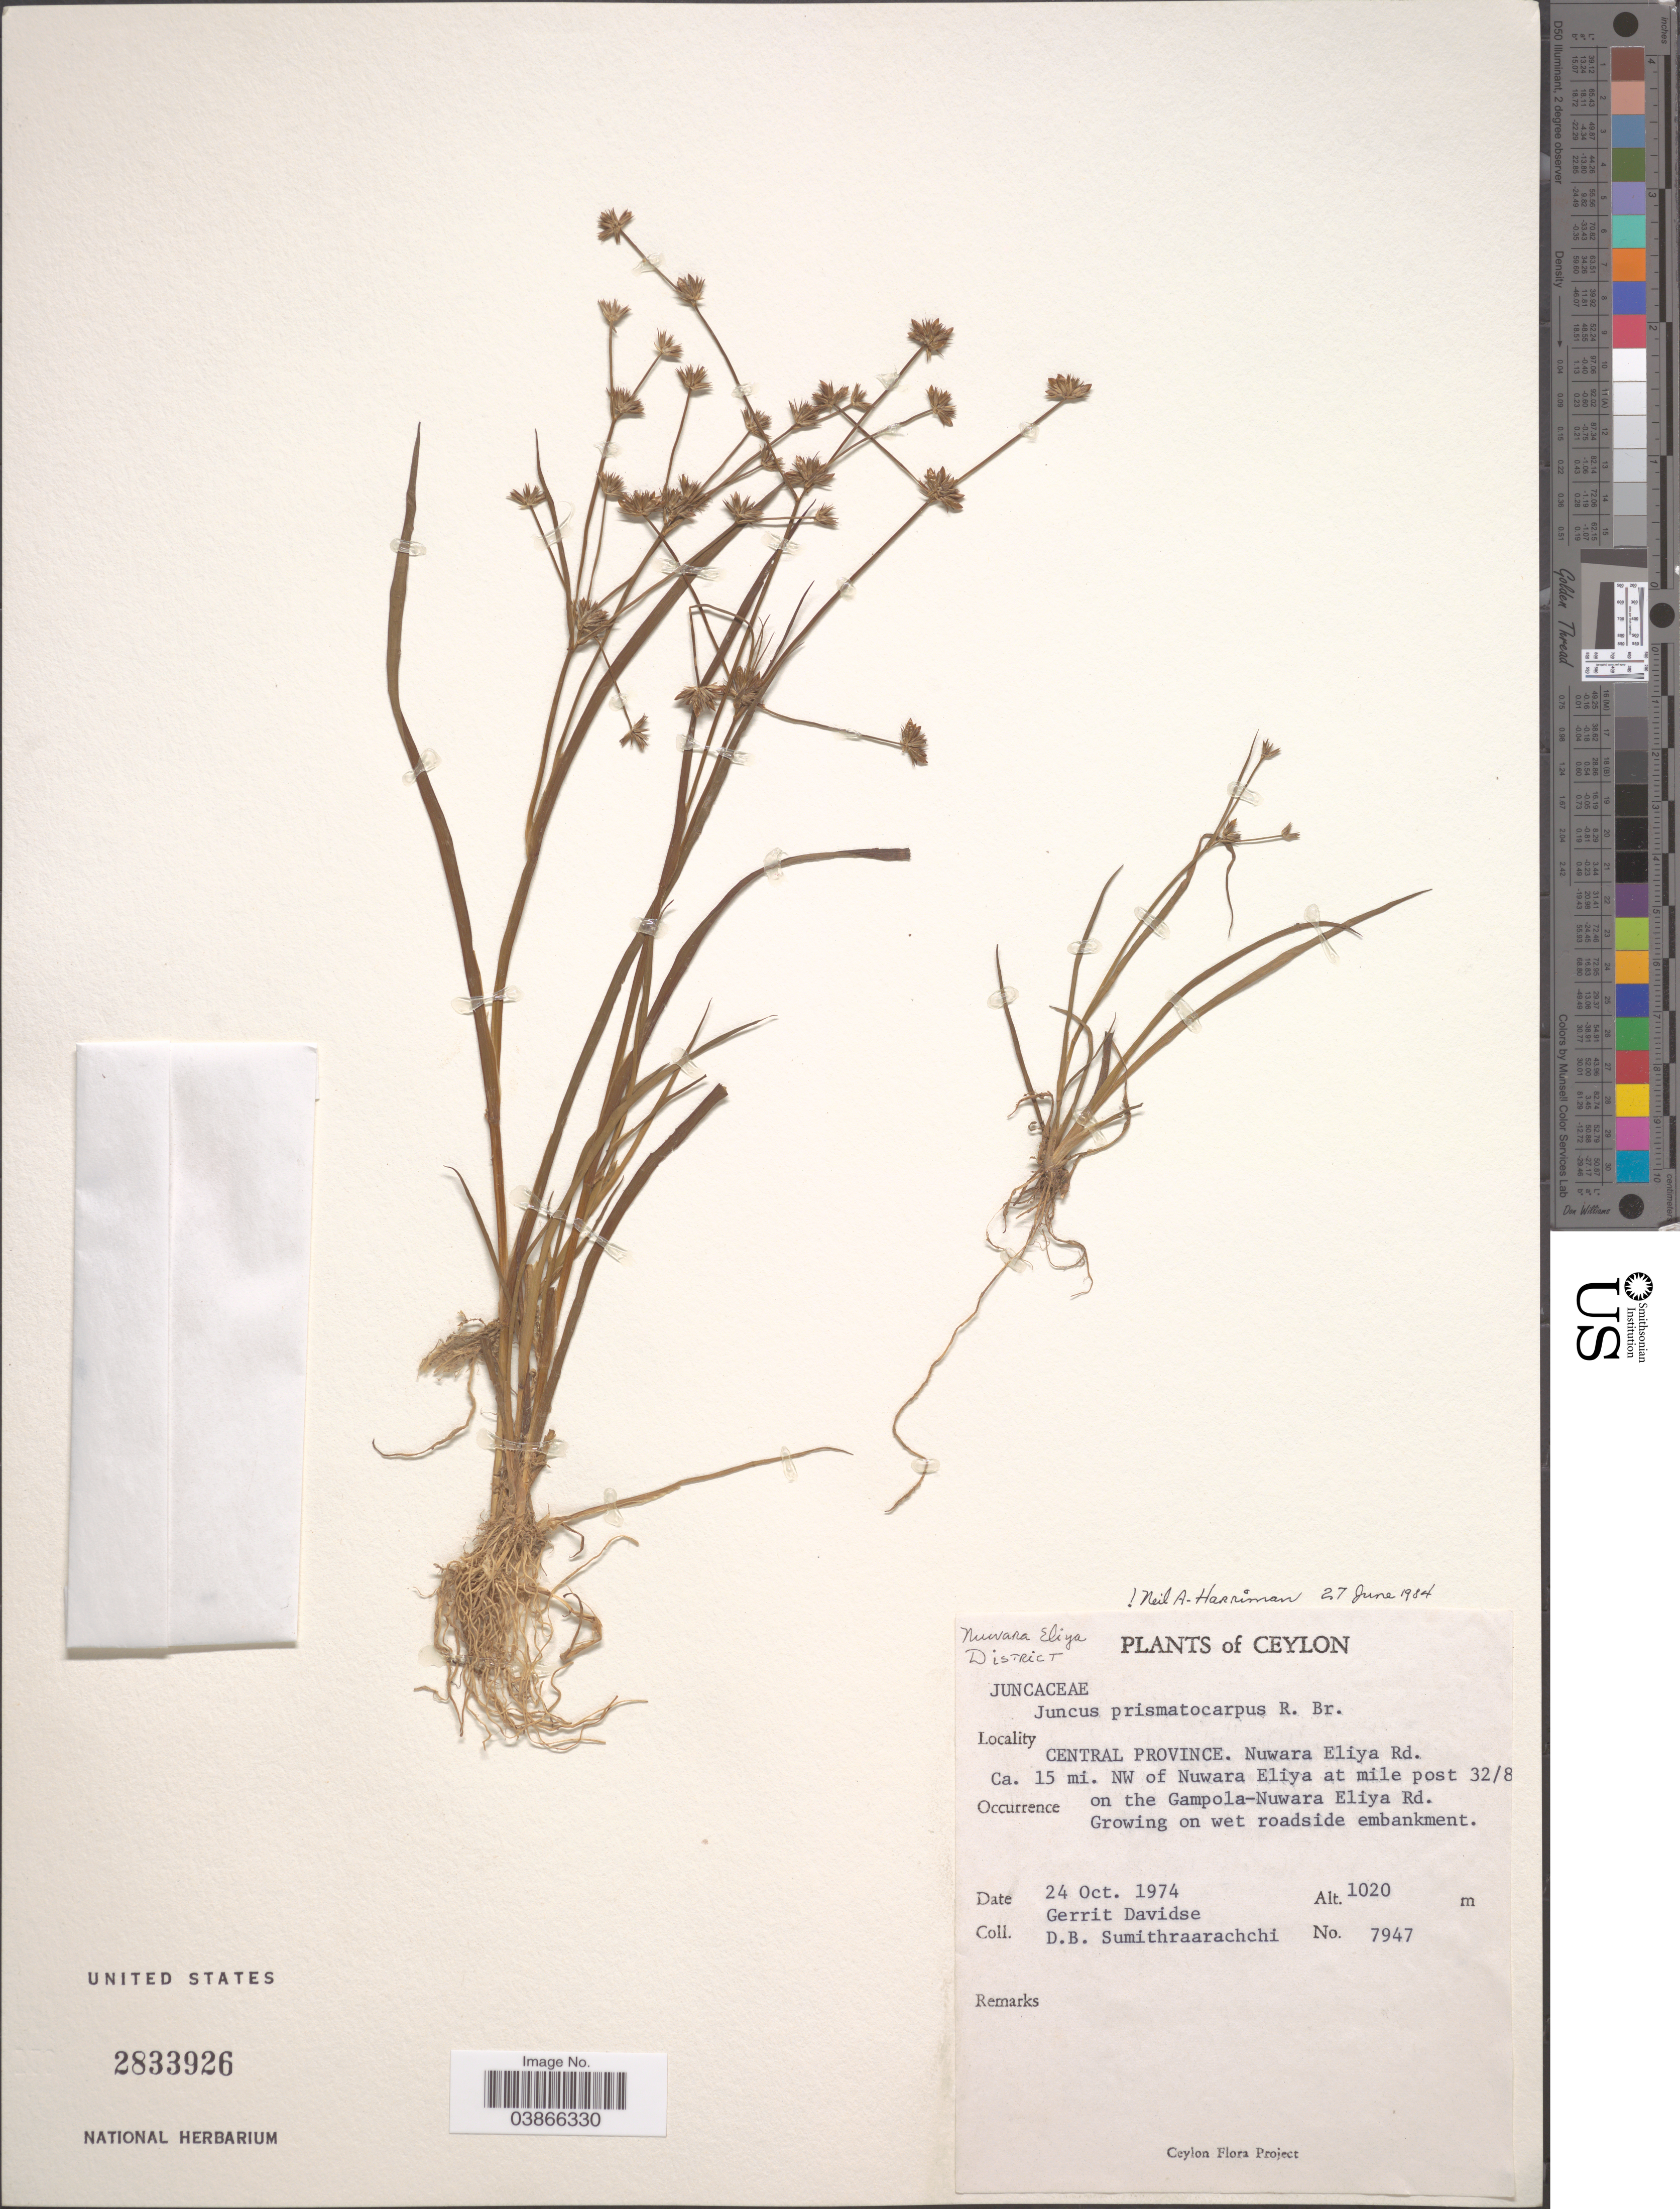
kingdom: Plantae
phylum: Tracheophyta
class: Liliopsida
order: Poales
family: Juncaceae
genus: Juncus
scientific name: Juncus prismatocarpus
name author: R. Br.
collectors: G. Davidse & D. B. Sumithraarachchi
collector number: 7947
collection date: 1974-10-24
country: Sri Lanka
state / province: Central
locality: Ceylon. Nuwara Eliya Rd. Ca. 15 mi. NW of Nuwara Eliya at mile post 32/8 on the Gampola-Nuwara Eliya Rd.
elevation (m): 1020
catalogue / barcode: US 2833926